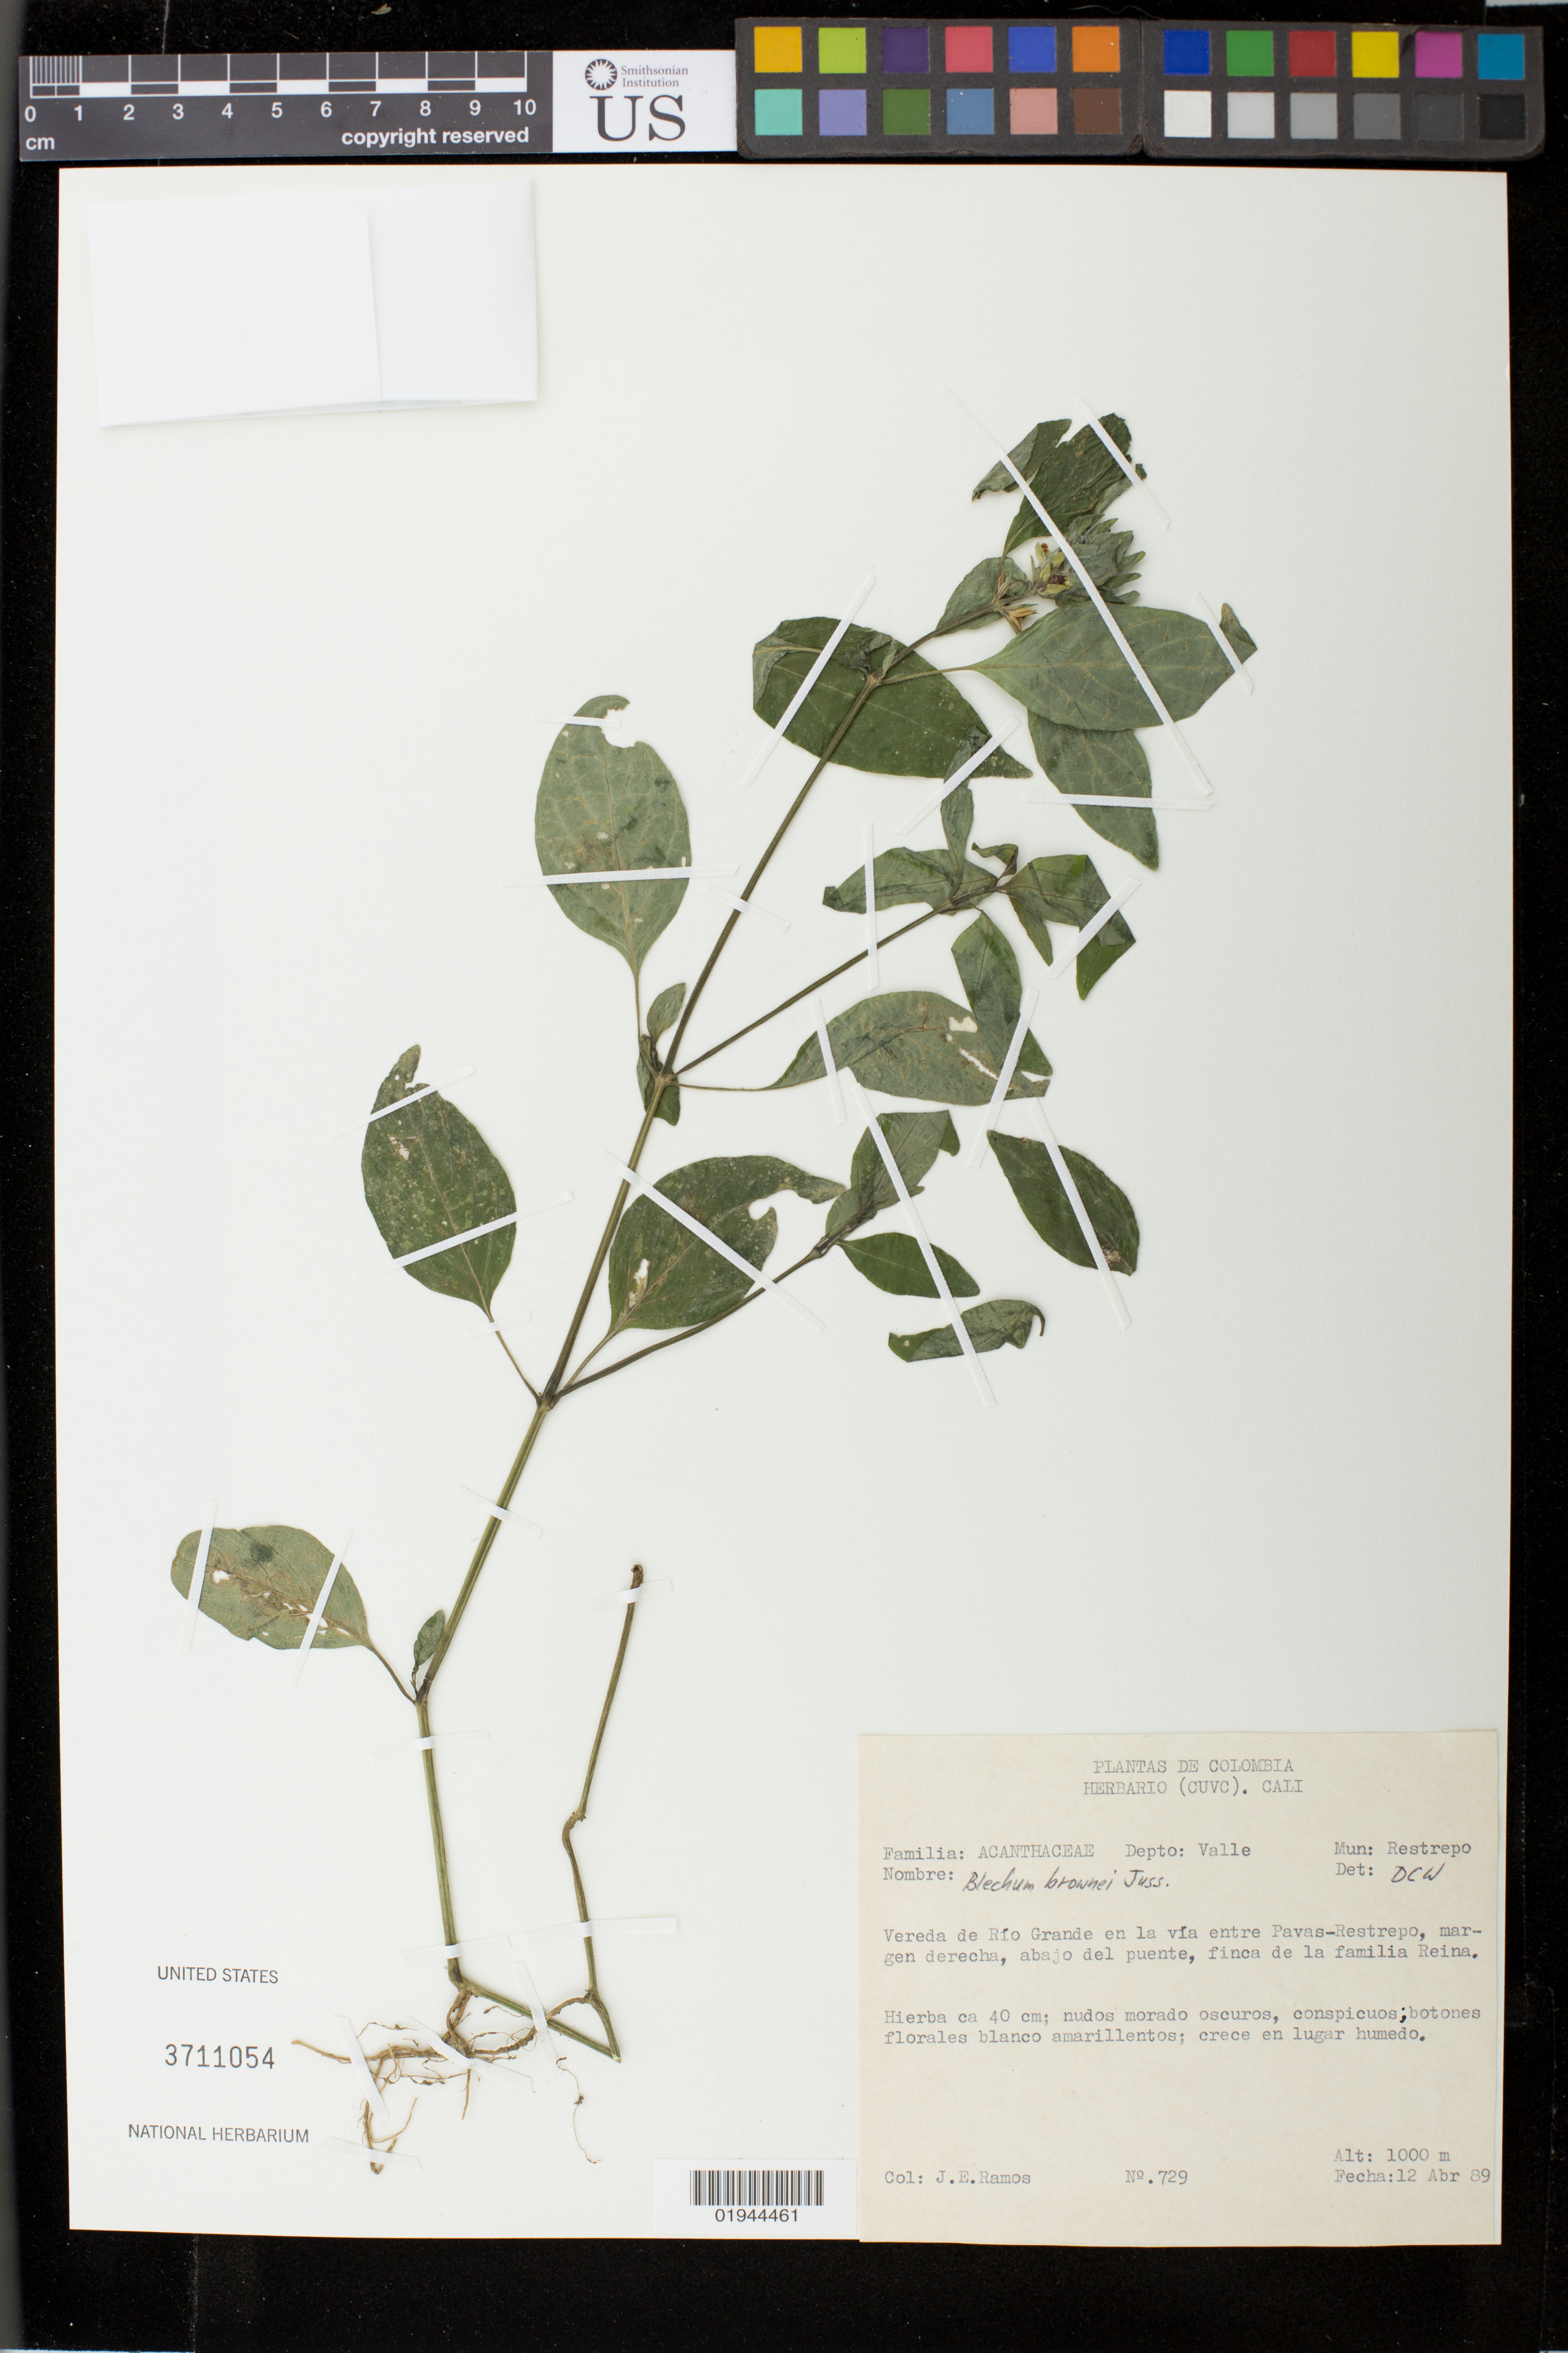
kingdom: Plantae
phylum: Tracheophyta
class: Magnoliopsida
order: Lamiales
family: Acanthaceae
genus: Ruellia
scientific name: Ruellia blechum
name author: L.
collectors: J. E. Ramos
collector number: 729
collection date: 1989-04-12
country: Colombia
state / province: Valle del Cauca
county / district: Restrepo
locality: Vereda de Rio Grande en la via entre Pavas-Restrepo, margen derecha, abajo del puente, finca de la familia Reina.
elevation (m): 1000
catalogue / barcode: US 3711054